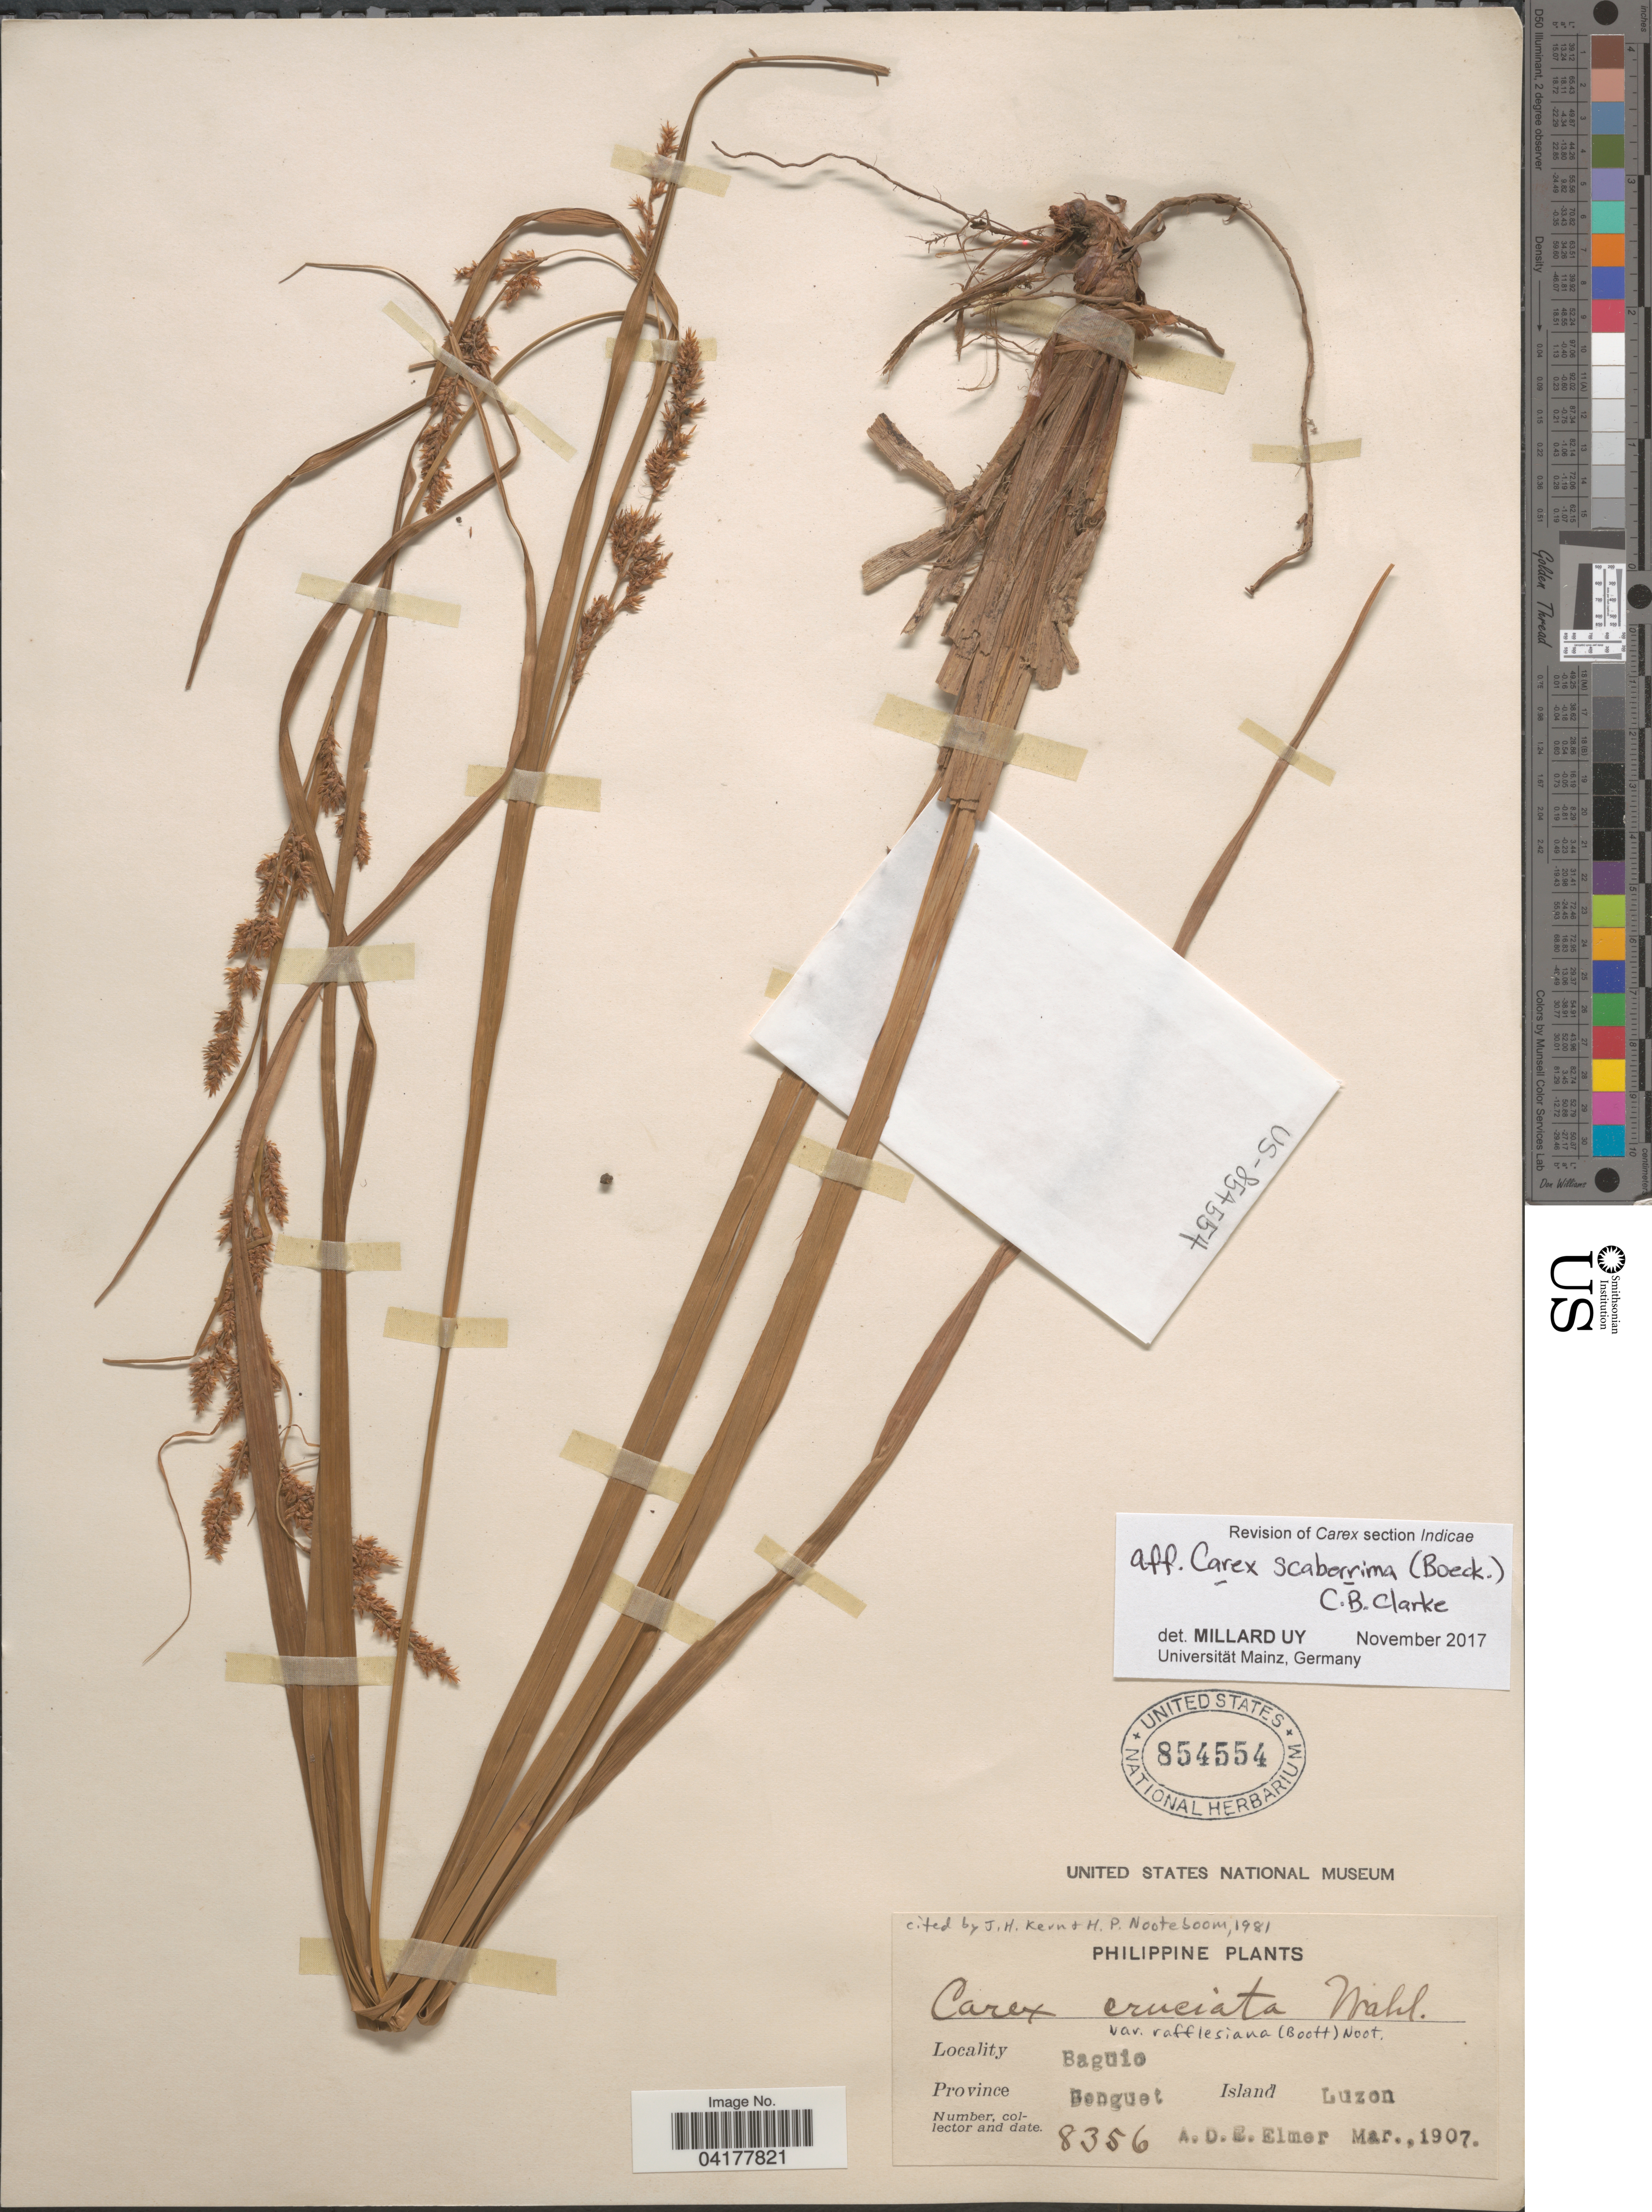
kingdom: Plantae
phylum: Tracheophyta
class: Liliopsida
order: Poales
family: Cyperaceae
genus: Carex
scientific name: Carex rafflesiana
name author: Boott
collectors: A. D. E. Elmer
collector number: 8356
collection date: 1907-03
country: Philippines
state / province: Cordillera (Administrative Region)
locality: Baguio. Province Benguet. Island Luzon.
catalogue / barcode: US 854554